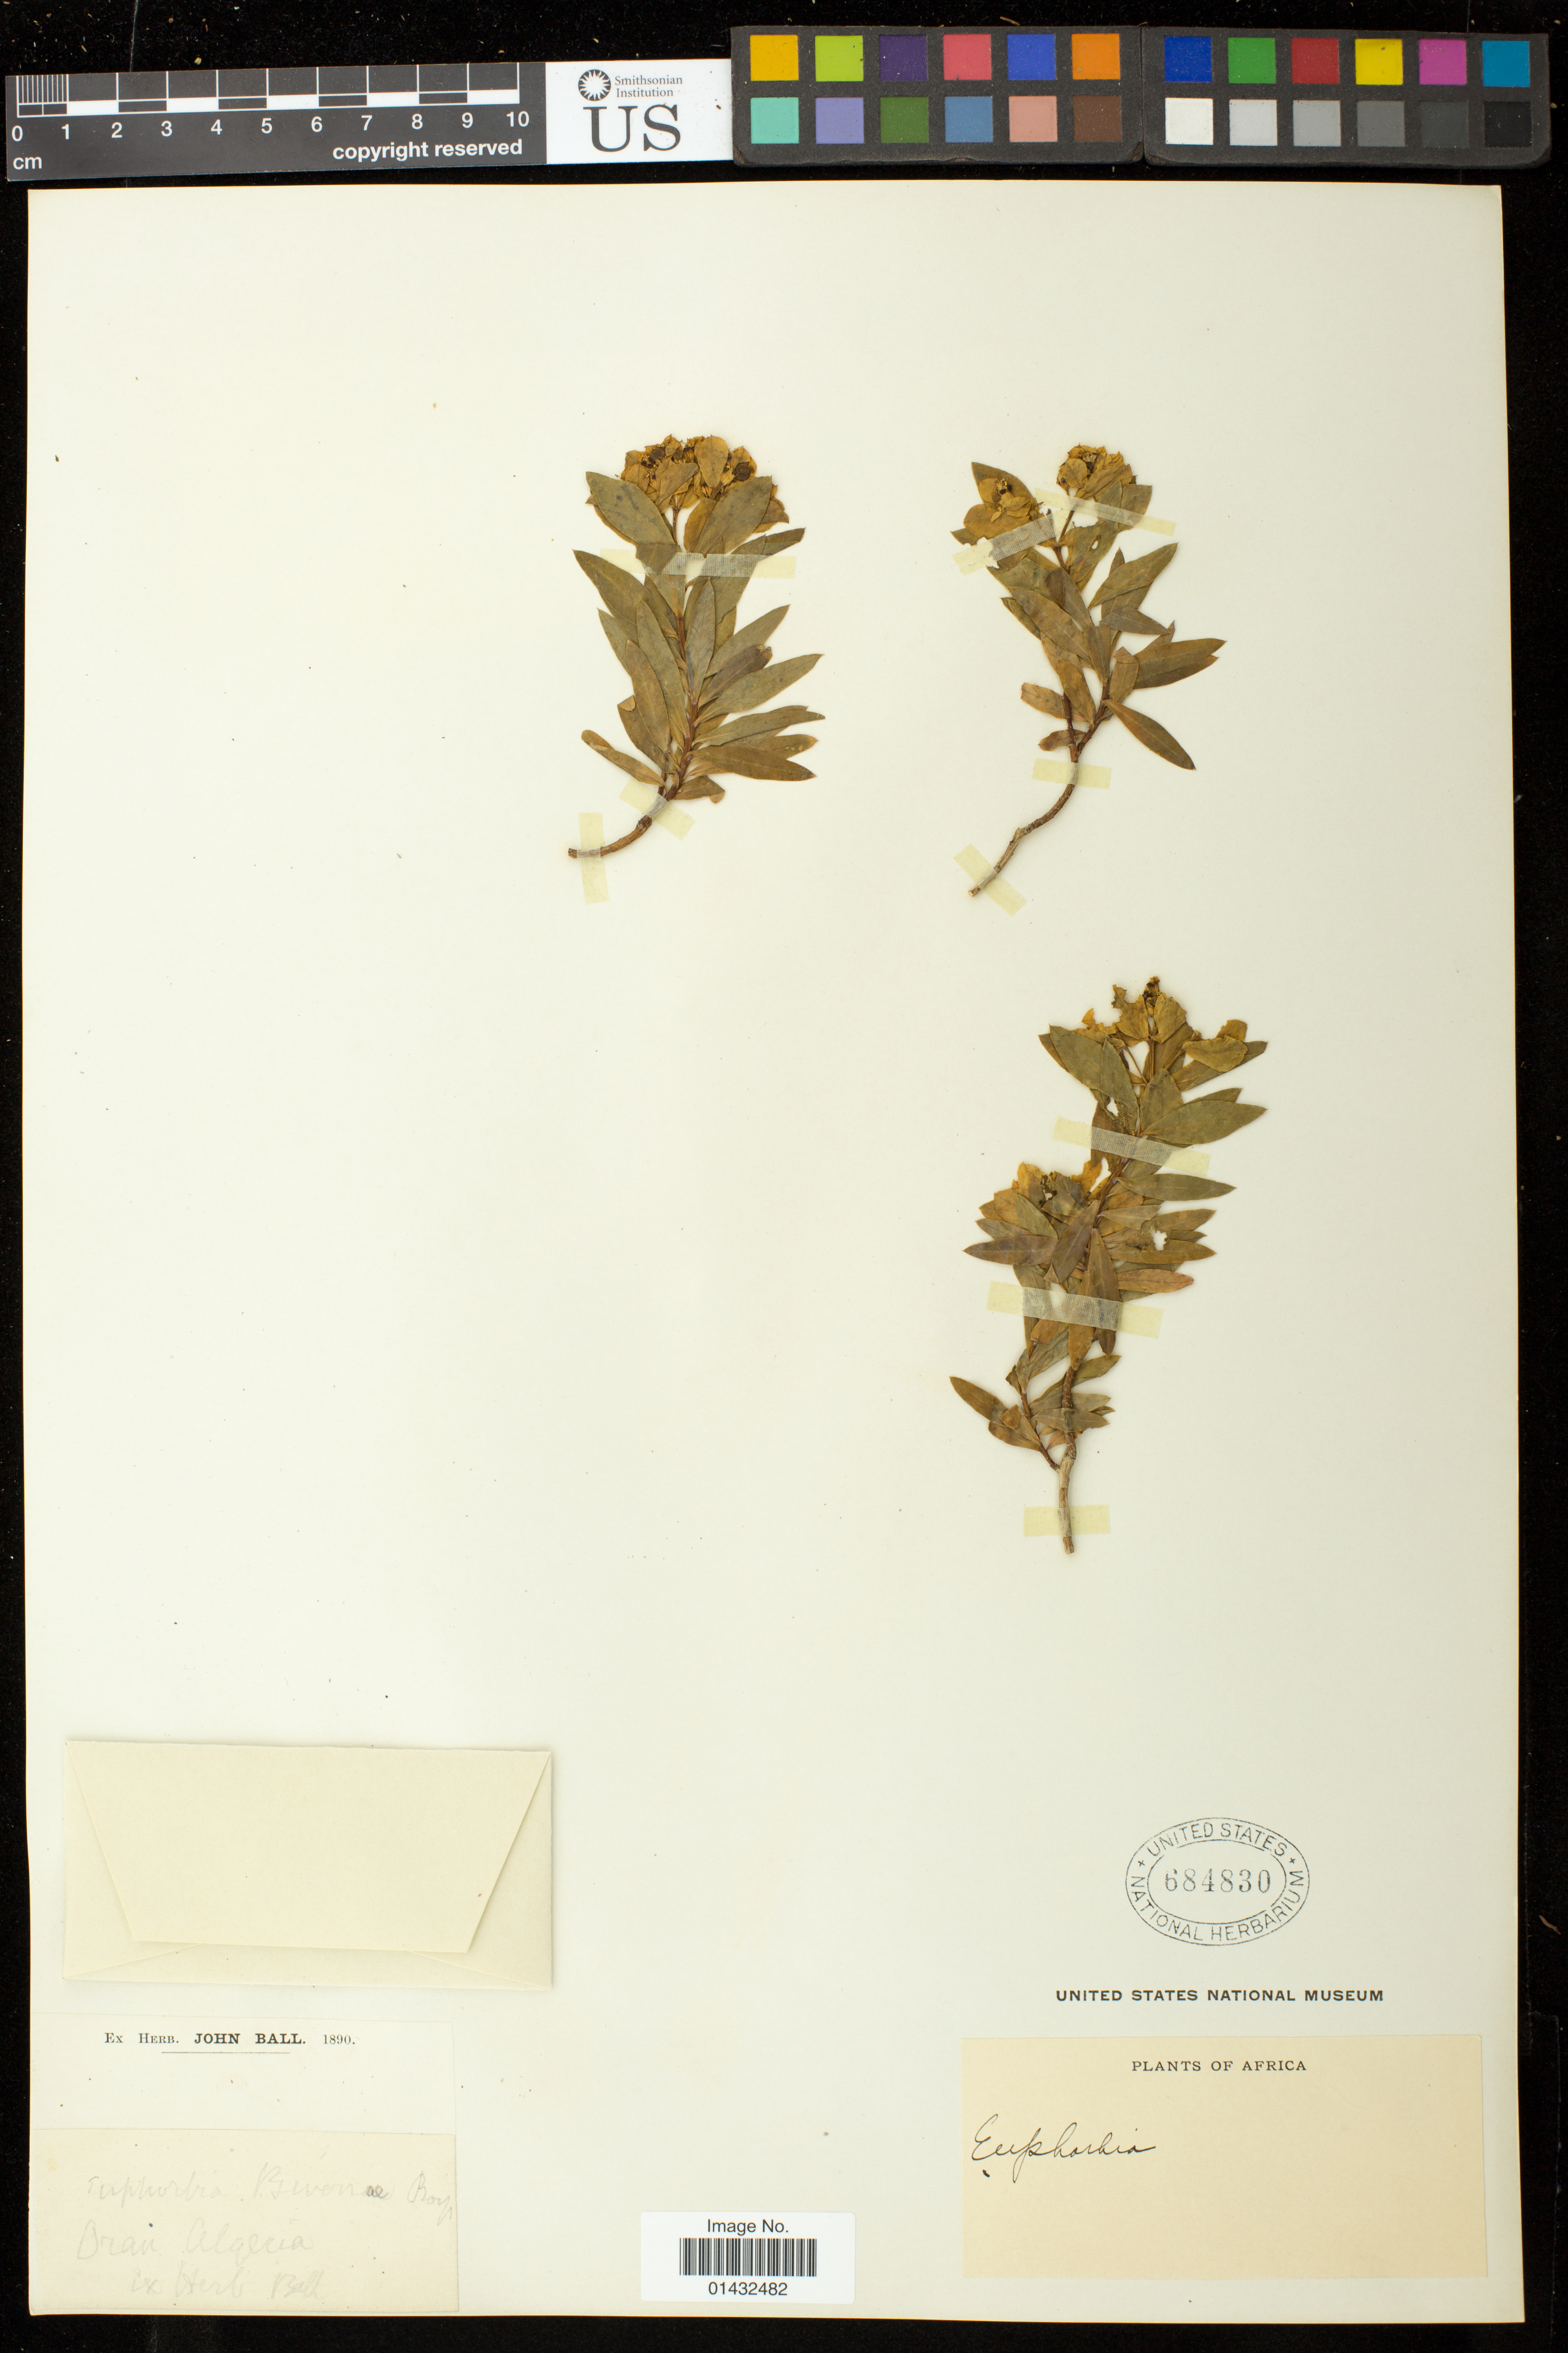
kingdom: Plantae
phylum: Tracheophyta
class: Magnoliopsida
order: Malpighiales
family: Euphorbiaceae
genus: Euphorbia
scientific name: Euphorbia sp.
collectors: J. Ball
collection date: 1890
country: Algeria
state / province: Oran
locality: Oran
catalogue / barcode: US 684830